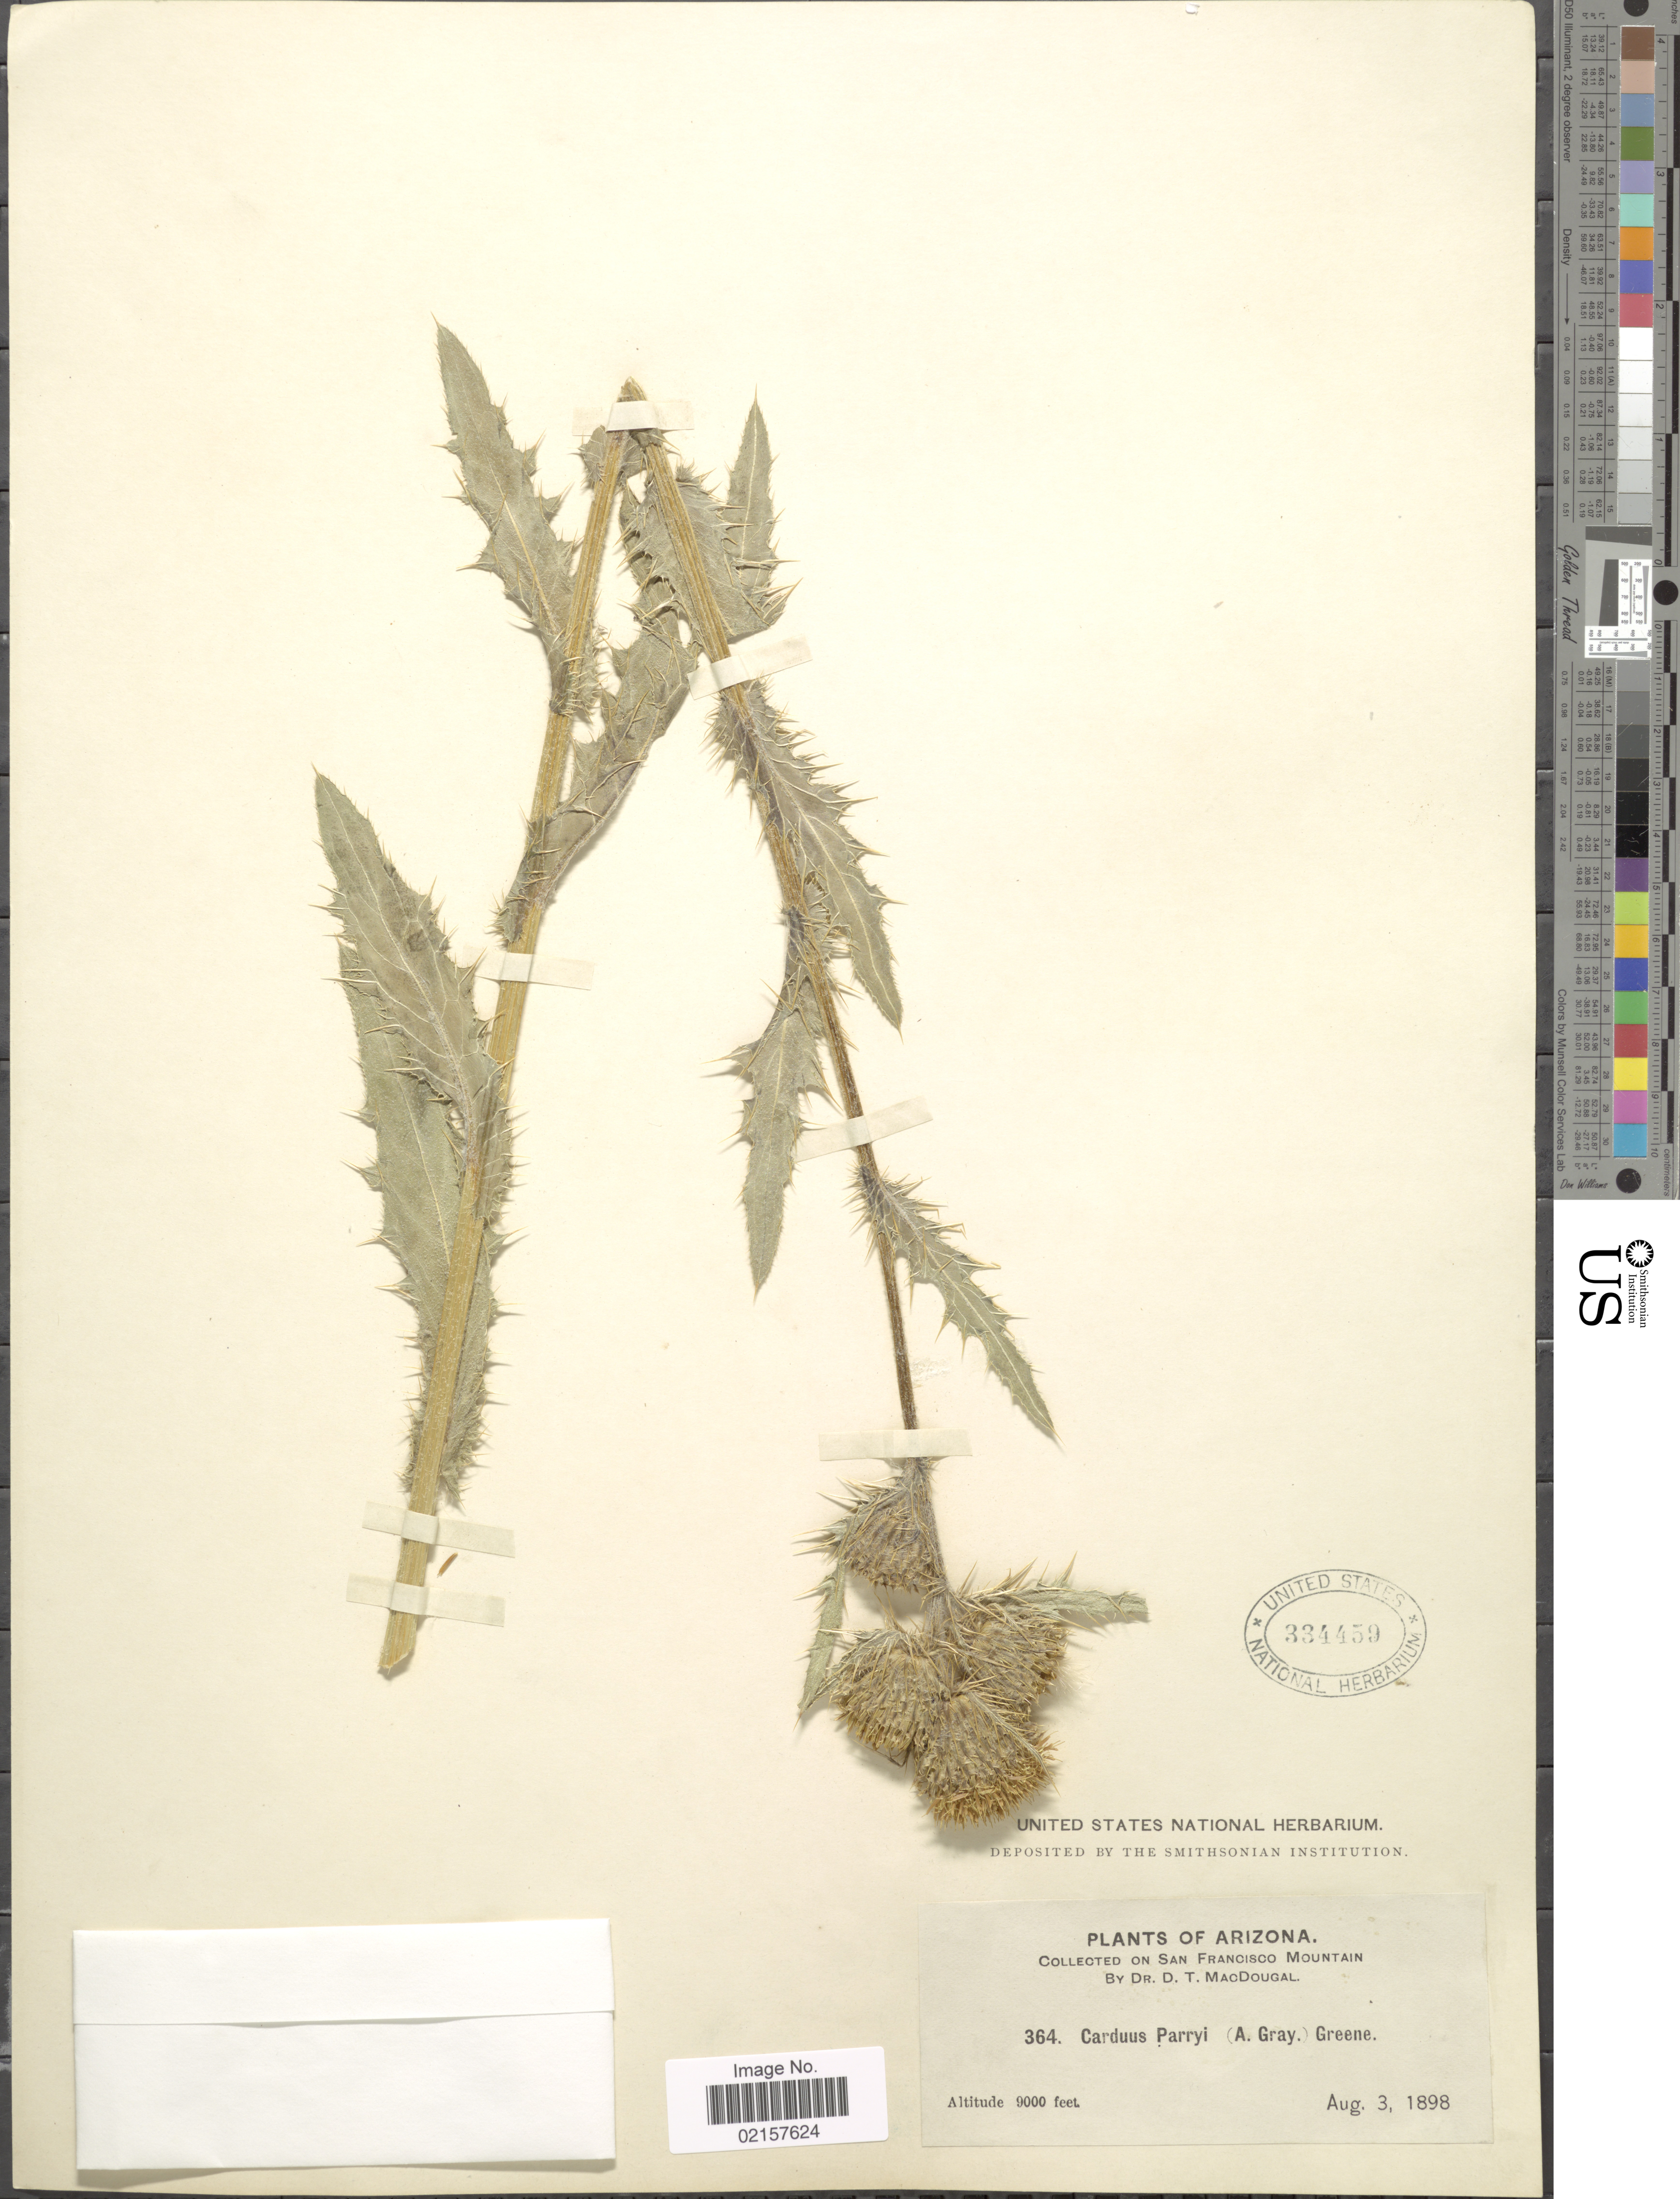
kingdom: Plantae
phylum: Tracheophyta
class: Magnoliopsida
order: Asterales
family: Asteraceae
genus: Cirsium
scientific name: Cirsium parryi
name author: (A. Gray) Petr.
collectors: D. T. MacDougal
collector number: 364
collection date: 1898-08-03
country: United States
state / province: Arizona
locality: San Francisco Mountain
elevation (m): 2743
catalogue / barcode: US 334459